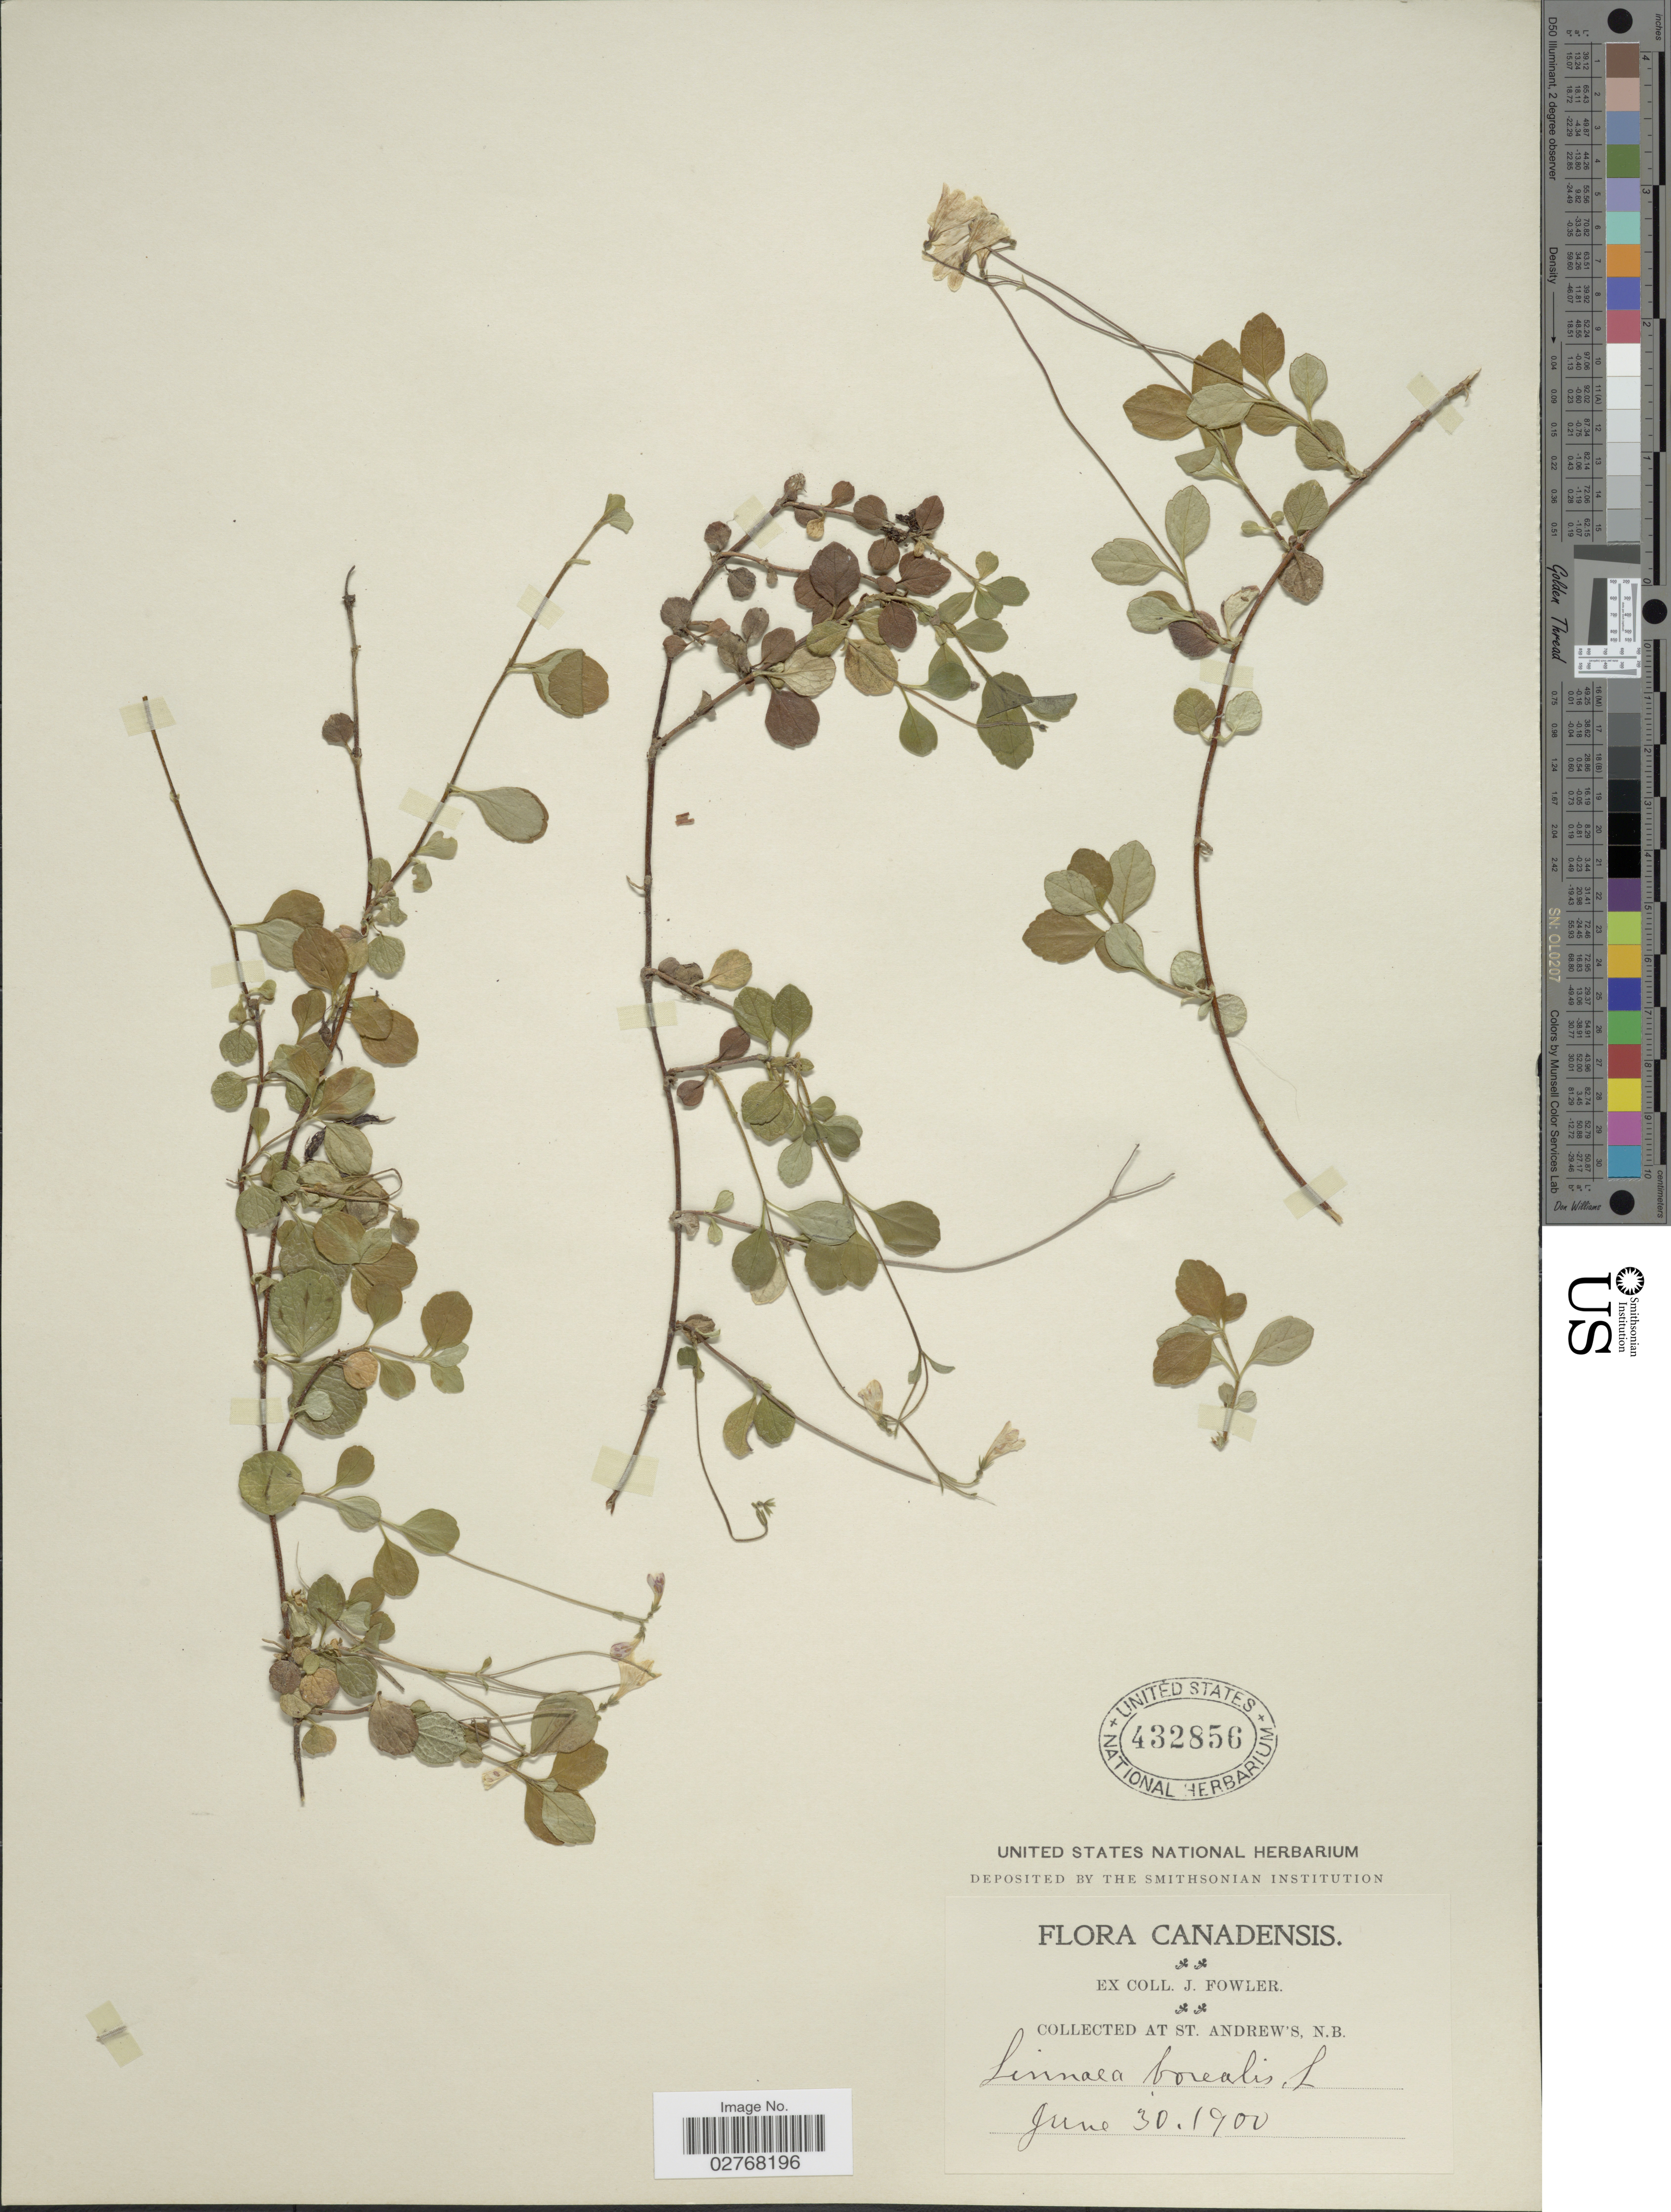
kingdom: Plantae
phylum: Tracheophyta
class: Magnoliopsida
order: Dipsacales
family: Caprifoliaceae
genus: Linnaea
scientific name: Linnaea borealis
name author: L.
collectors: J. P. Fowler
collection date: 1900-06-30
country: Canada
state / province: New Brunswick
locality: St. Andrew's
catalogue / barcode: US 432856